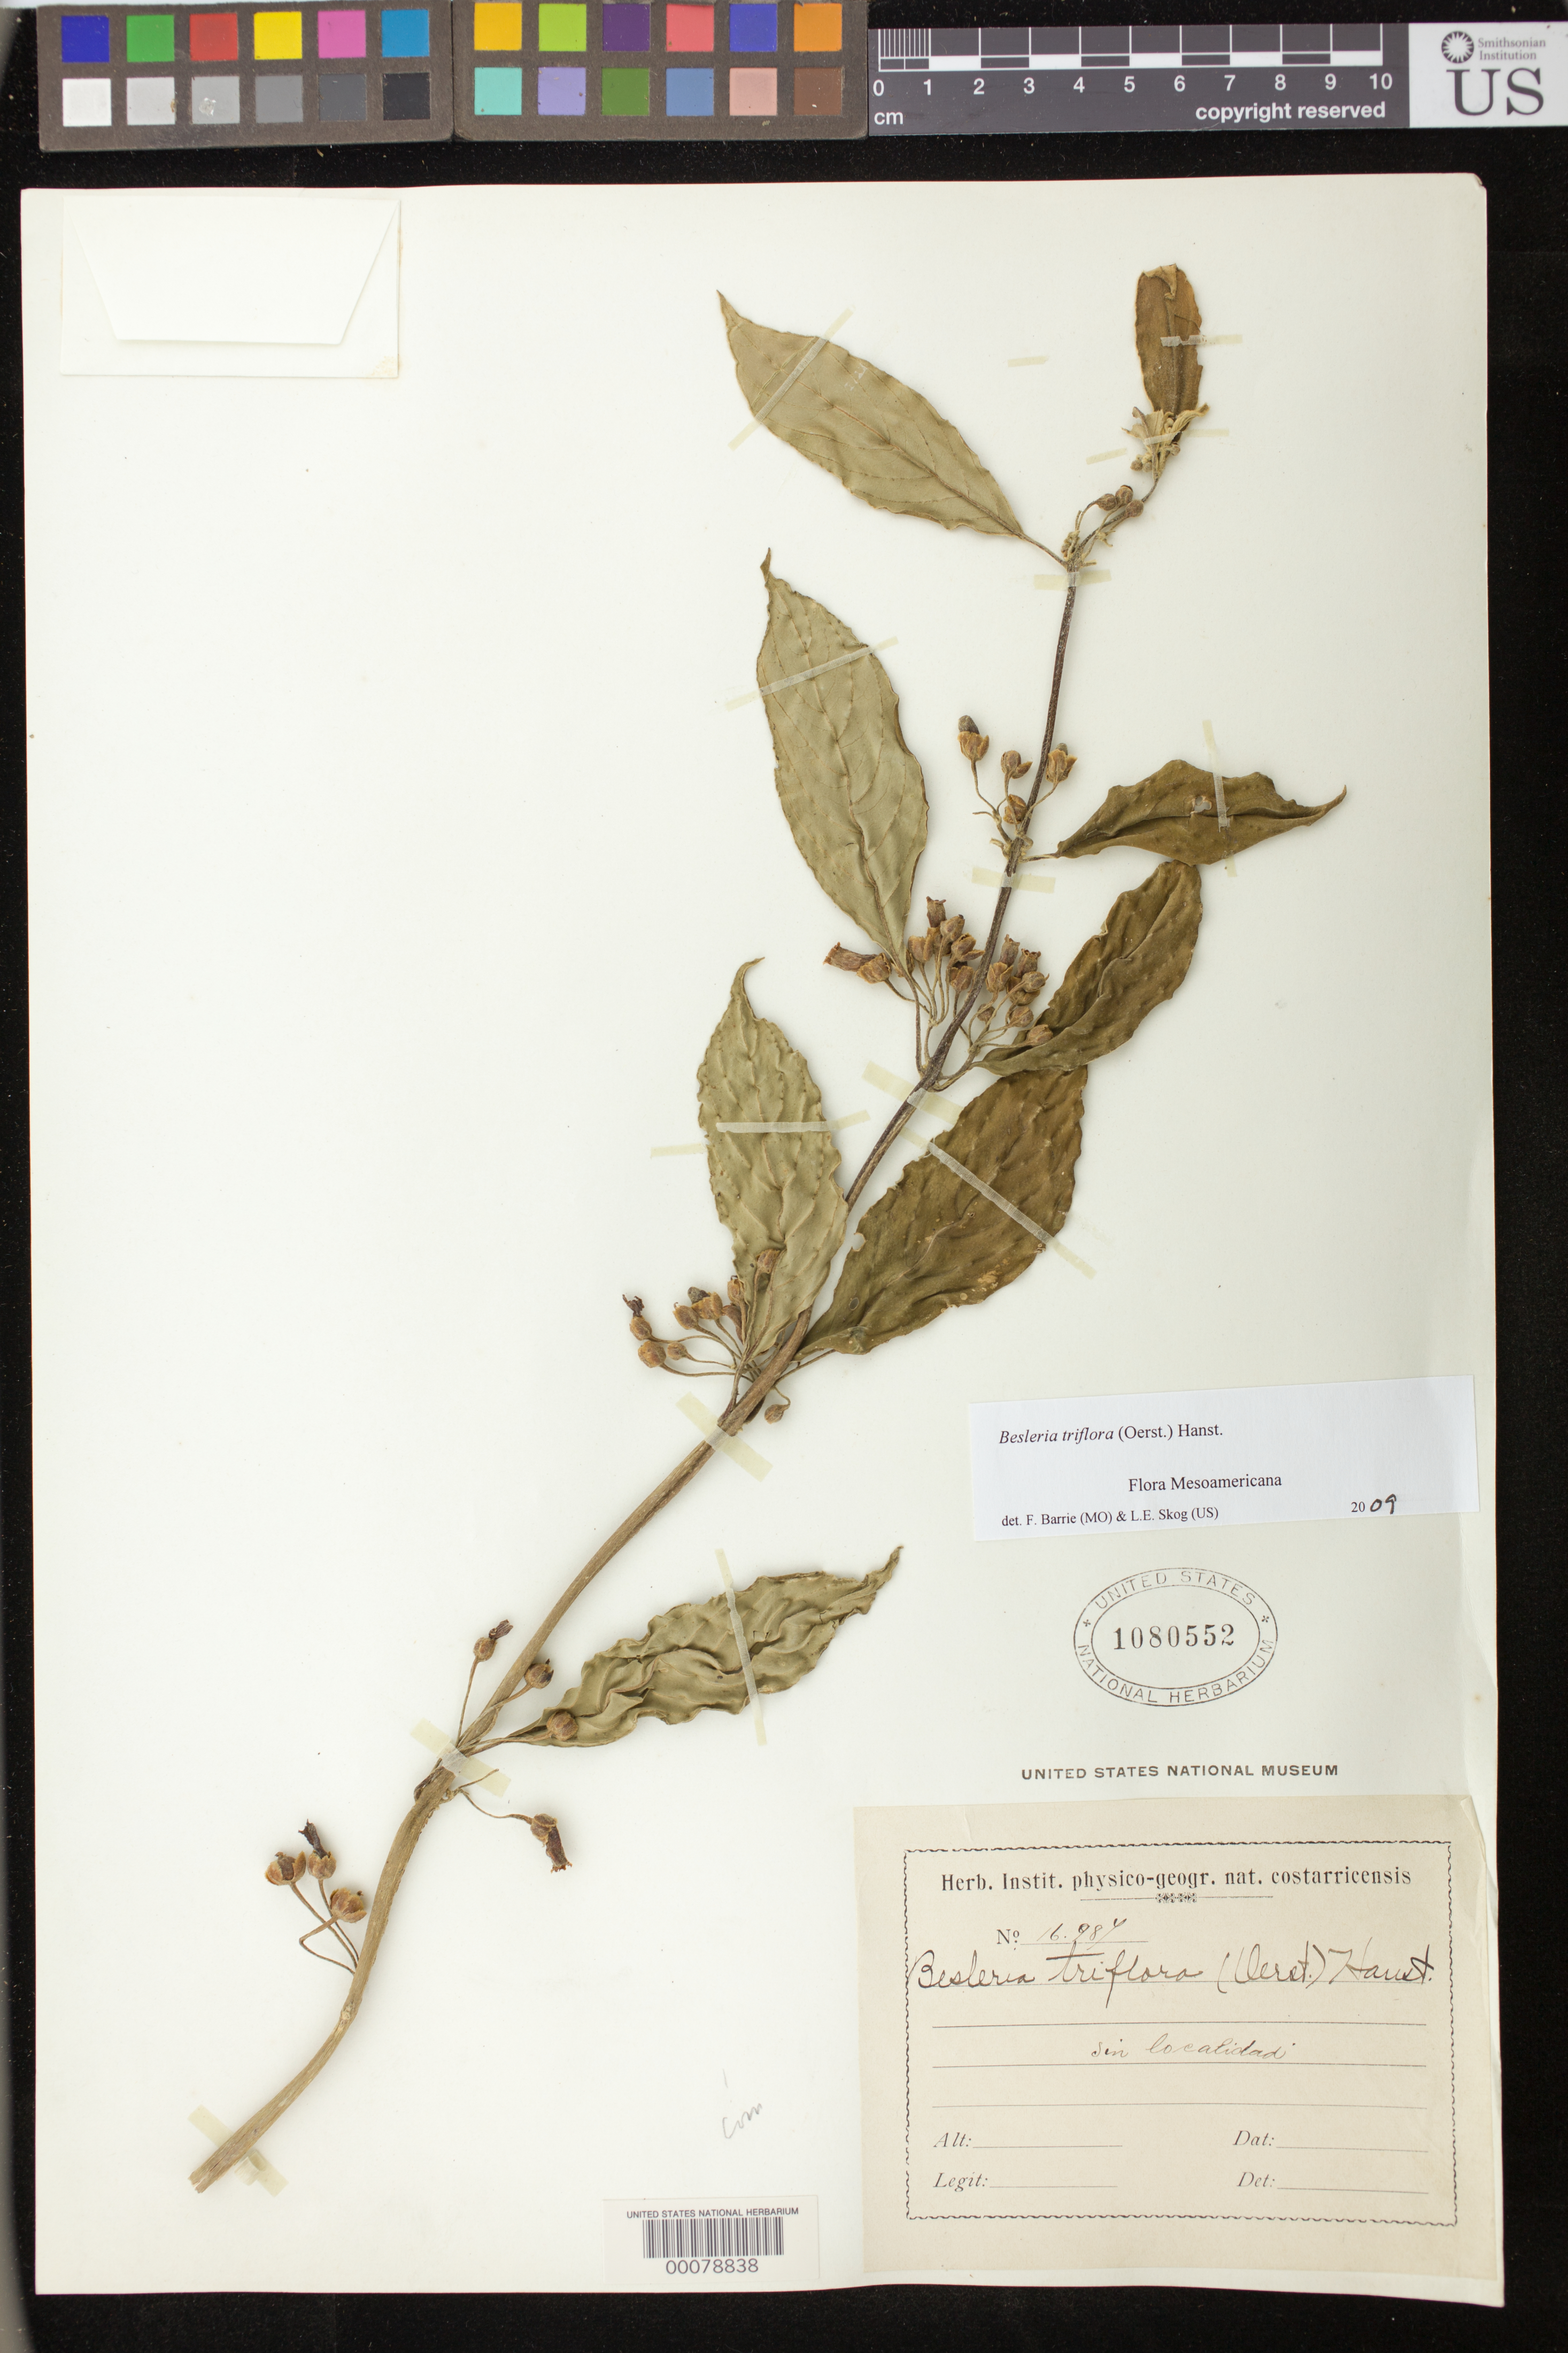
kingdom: Plantae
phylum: Tracheophyta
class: Magnoliopsida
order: Lamiales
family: Gesneriaceae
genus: Besleria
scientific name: Besleria triflora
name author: (Oerst.) Hanst.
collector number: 16987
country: Costa Rica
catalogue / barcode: US 1080552